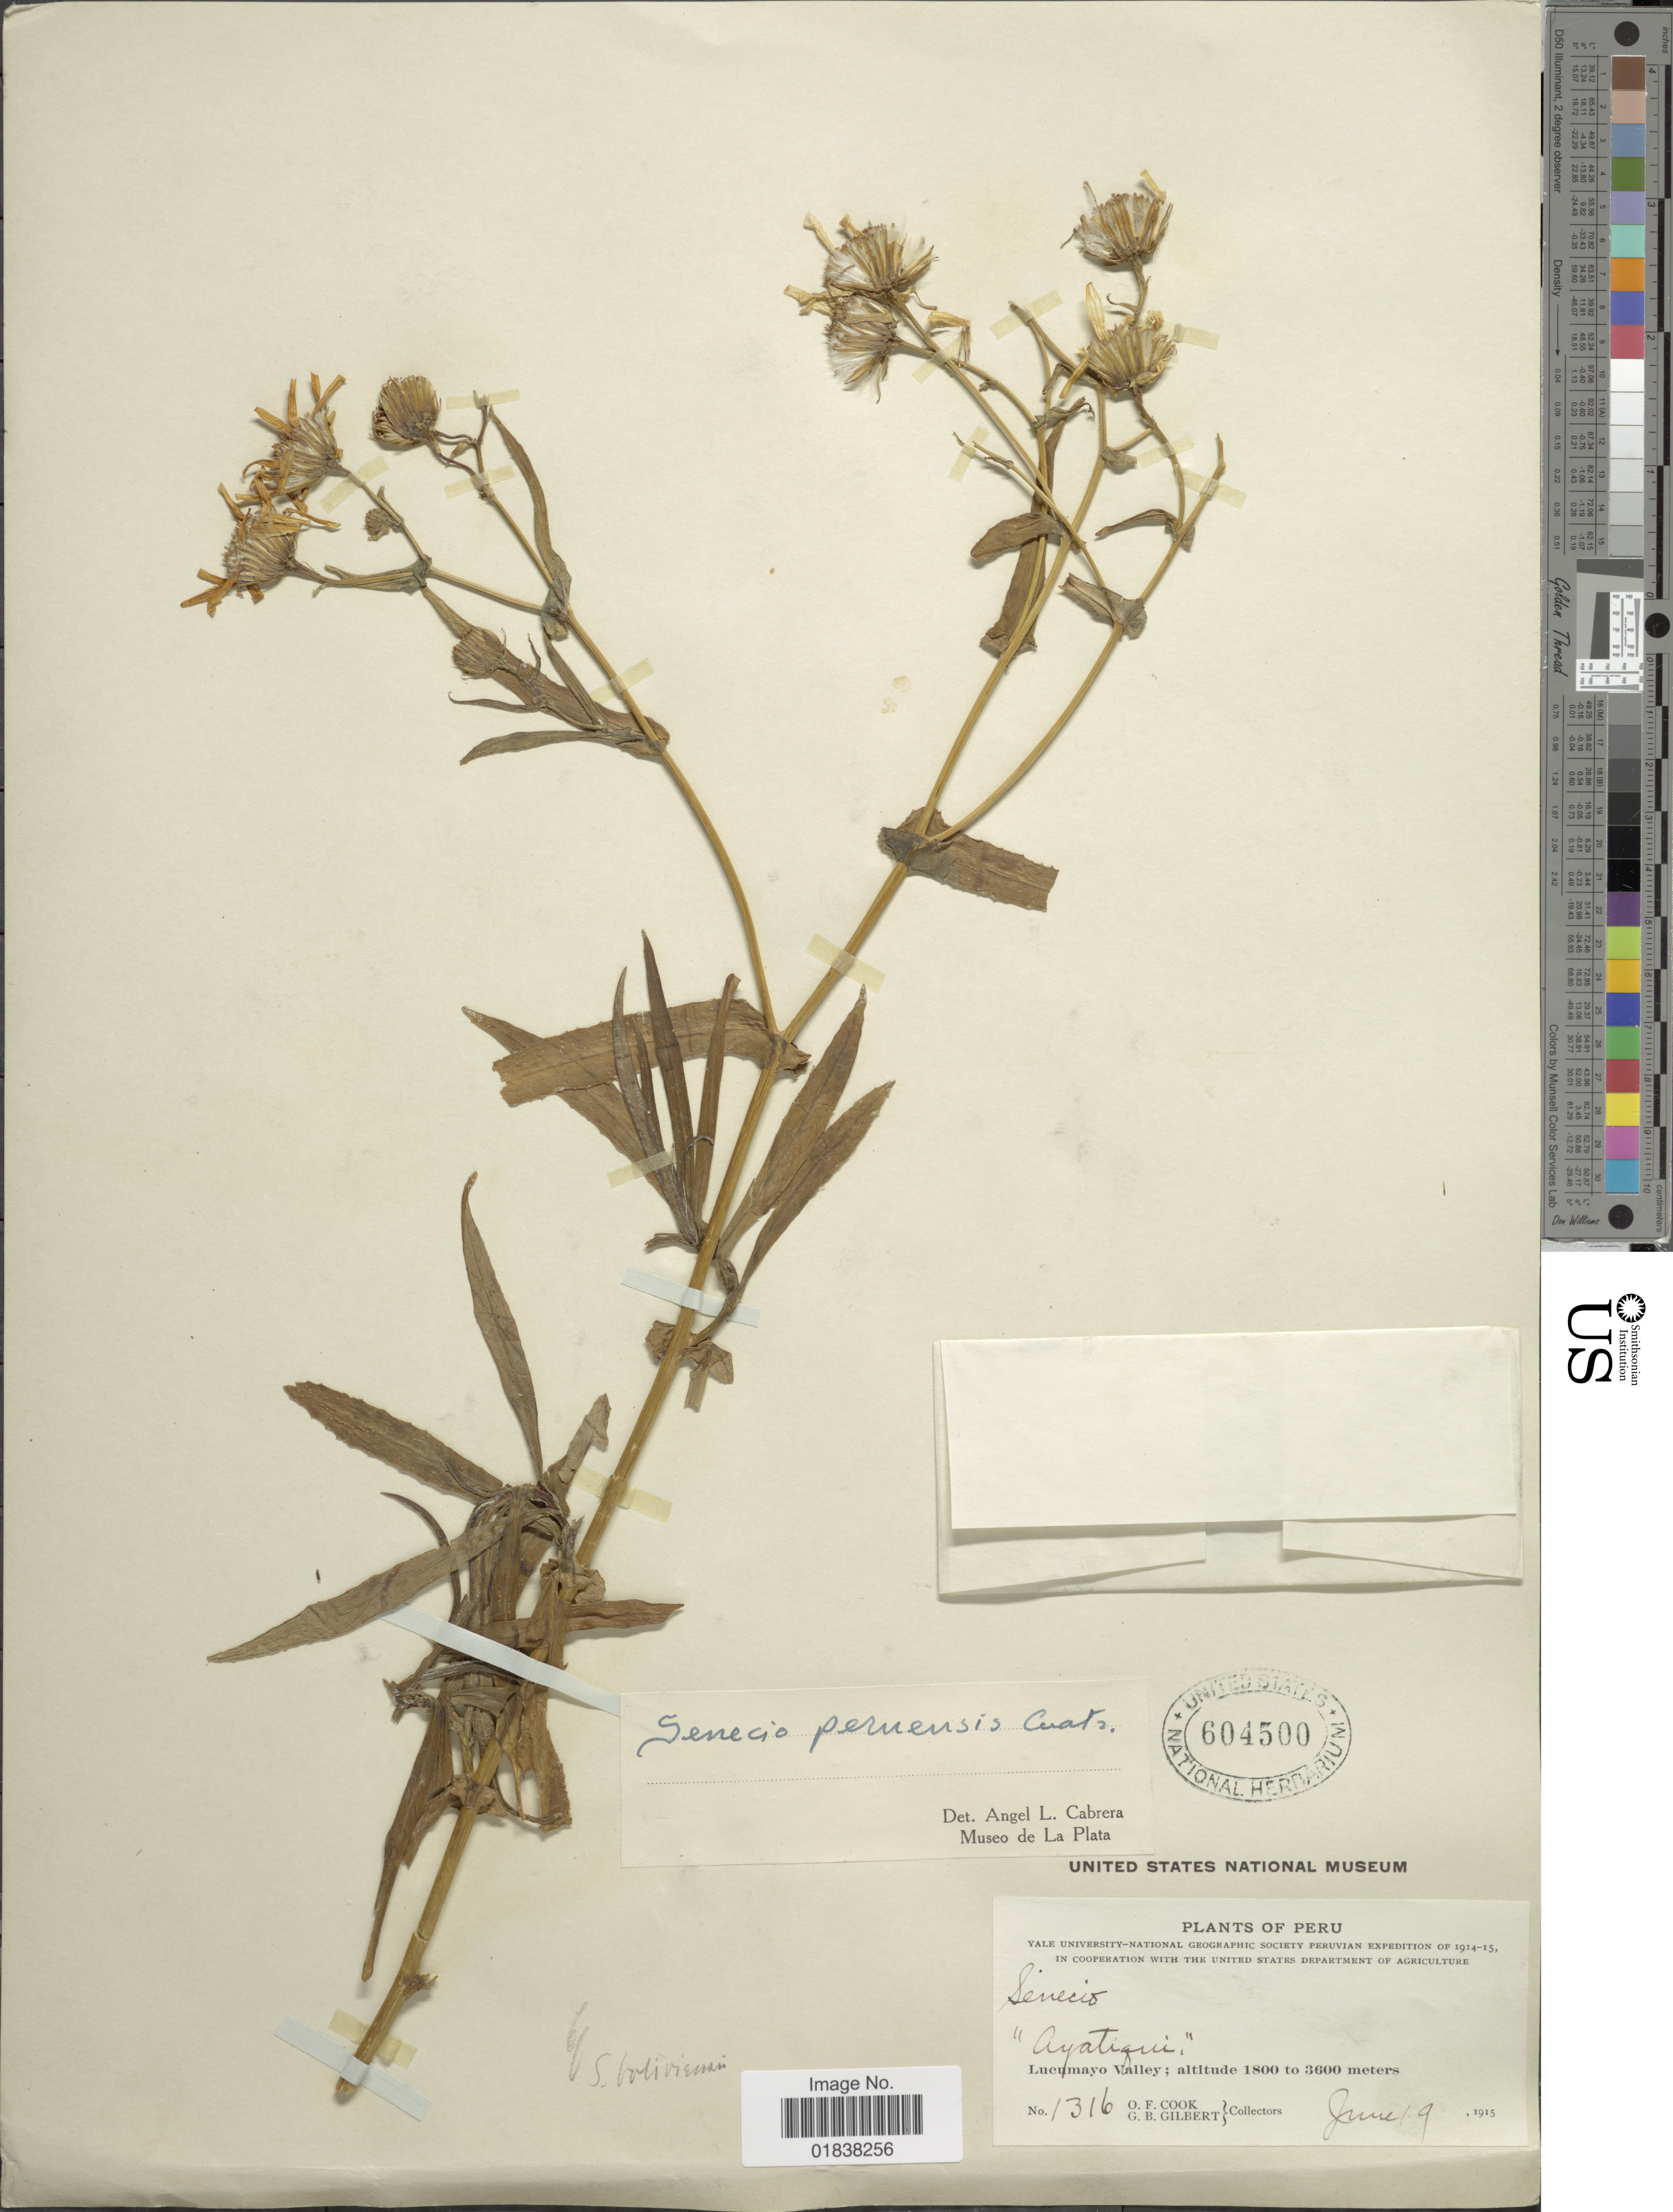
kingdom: Plantae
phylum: Tracheophyta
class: Magnoliopsida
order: Asterales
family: Asteraceae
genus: Senecio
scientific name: Senecio peruensis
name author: Cuatrec.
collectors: O. F. Cook & G. B. Gilbert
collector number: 1316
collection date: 1915-06-19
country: Peru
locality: Lucumayo Valley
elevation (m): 1800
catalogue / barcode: US 604500